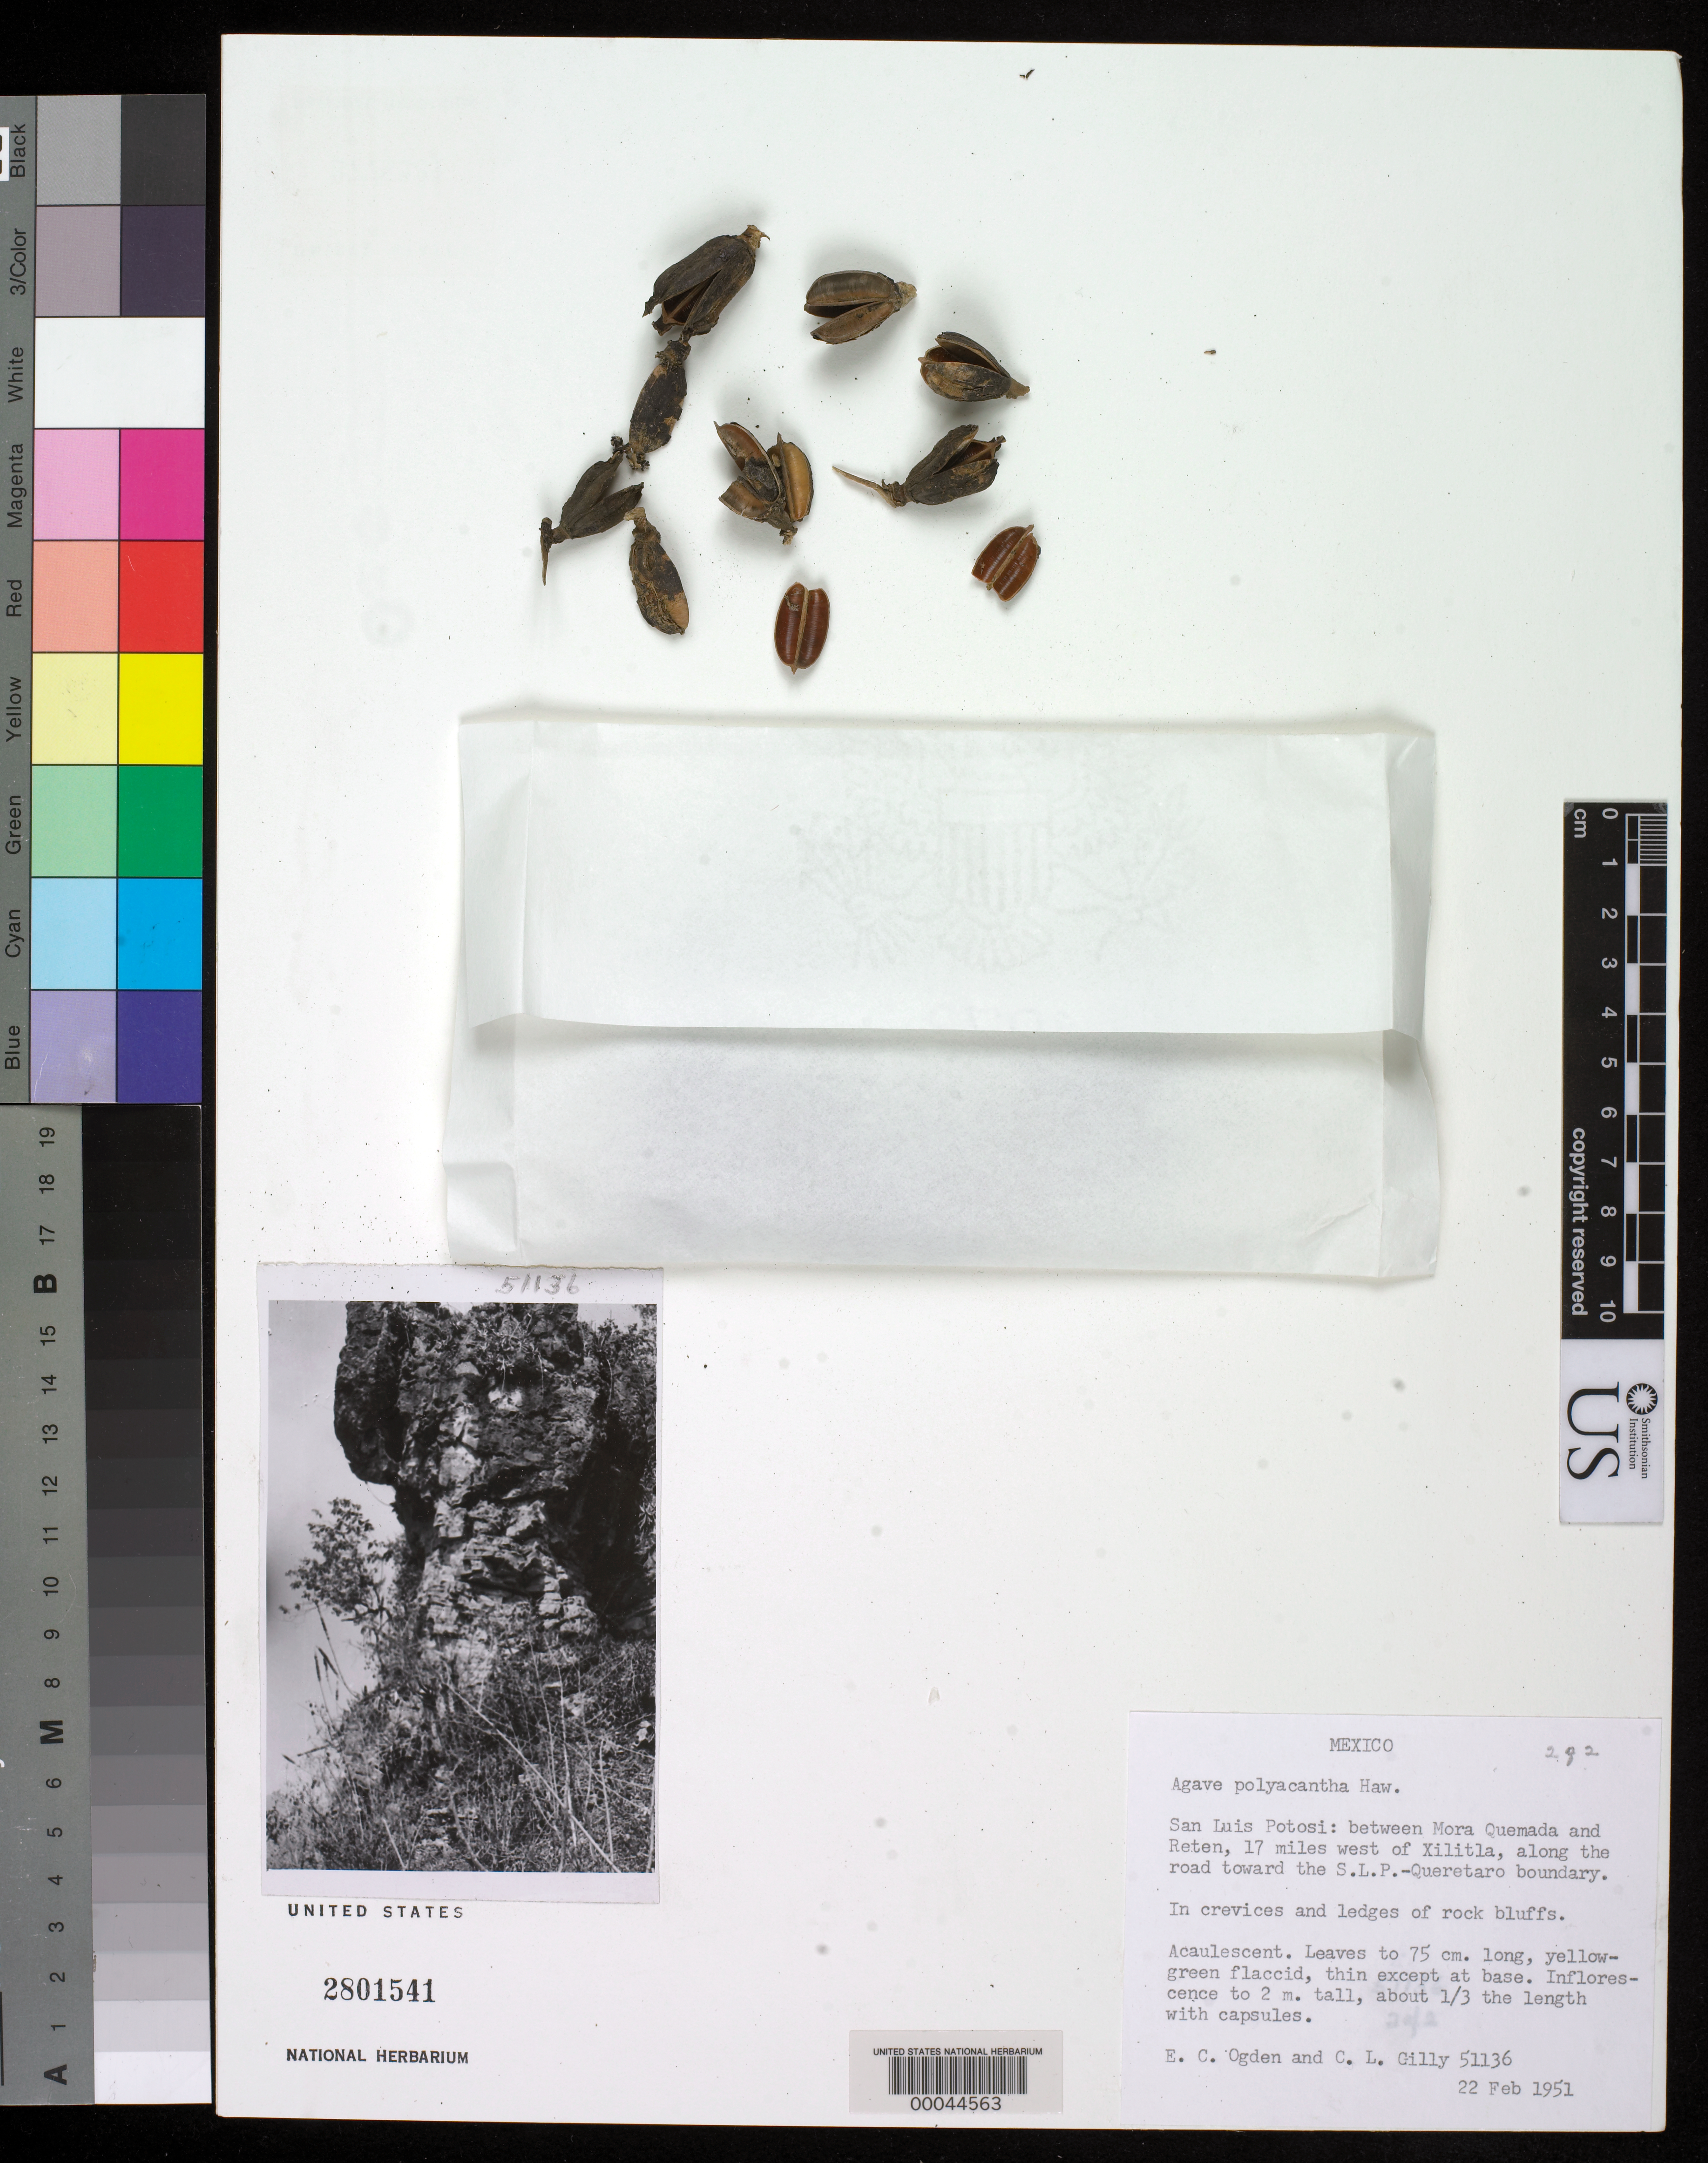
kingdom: Plantae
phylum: Tracheophyta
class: Liliopsida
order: Asparagales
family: Asparagaceae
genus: Agave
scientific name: Agave polyacantha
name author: Haw.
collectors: E. C. Ogden & C. Gilly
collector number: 51136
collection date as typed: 22 Feb 1951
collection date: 1951-02-22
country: Mexico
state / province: San Luis Potosí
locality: Between mora quemada and reten, 17 mi W of xilitla, along the road toward the San Luis Potosi-queretaro boundary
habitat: In crevices and ledges of rock bluffs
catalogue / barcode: US 2801541